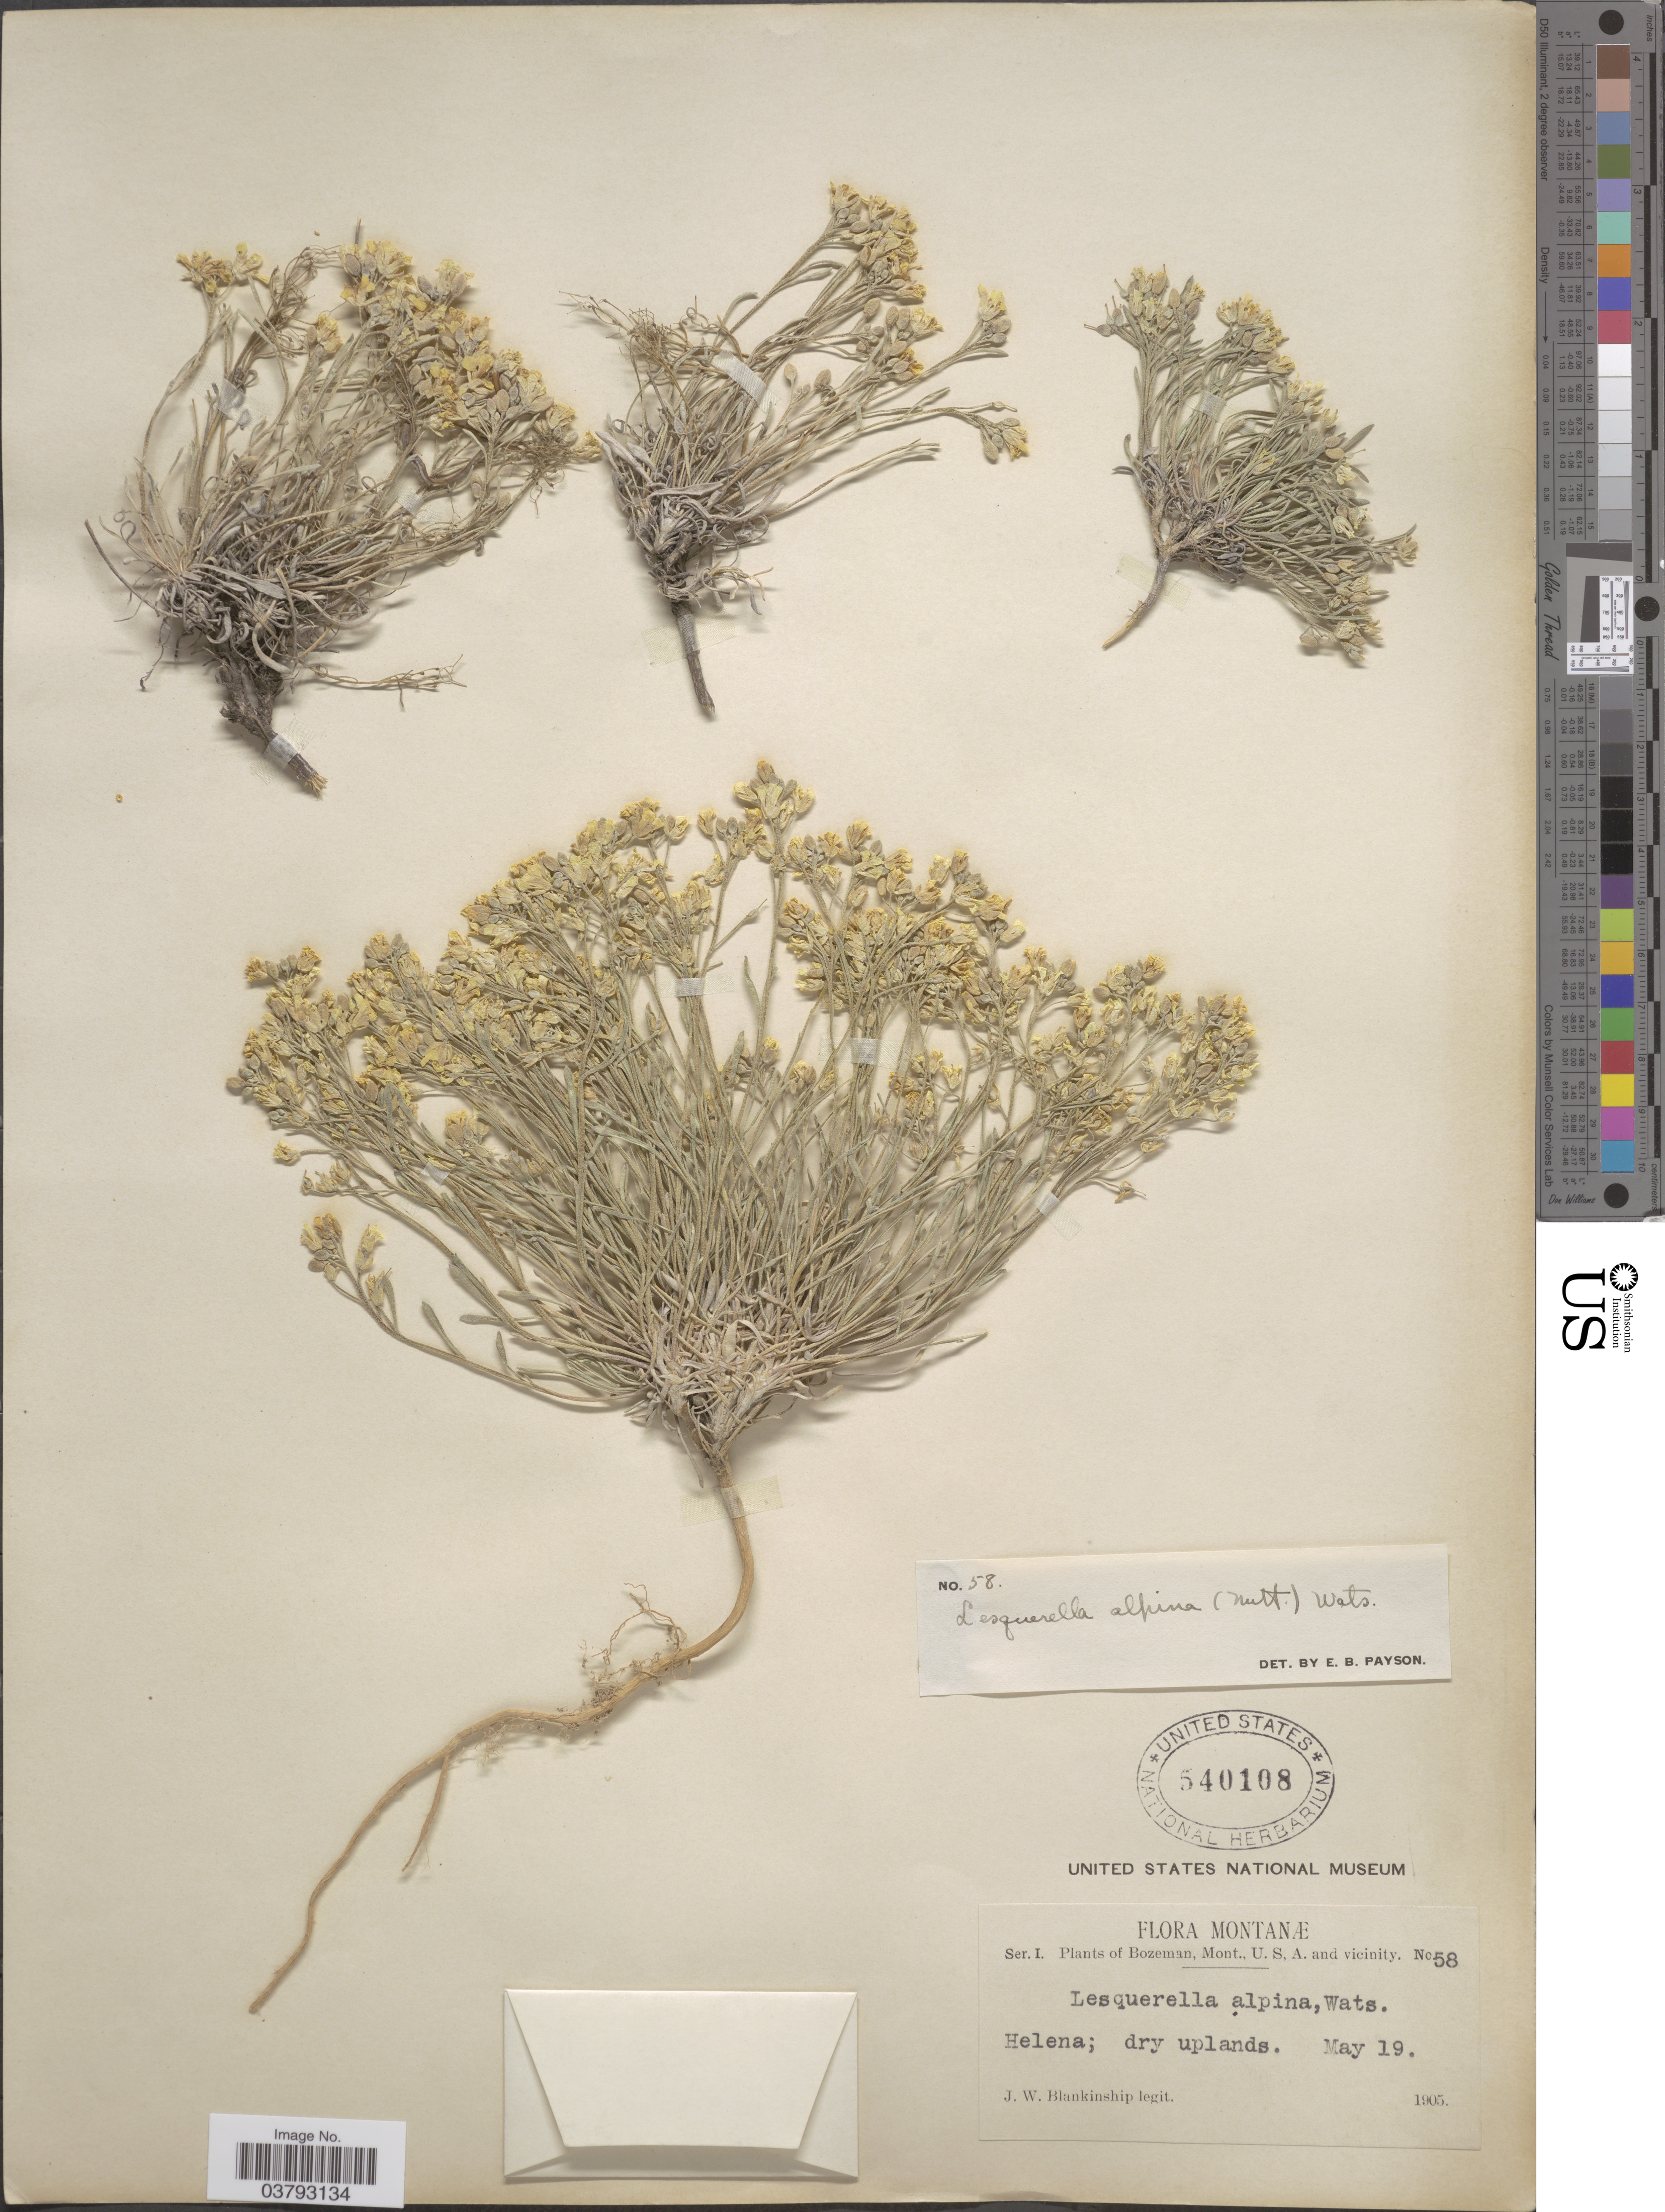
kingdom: Plantae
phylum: Tracheophyta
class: Magnoliopsida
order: Brassicales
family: Brassicaceae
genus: Lesquerella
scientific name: Lesquerella alpina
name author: (Nutt.) S. Watson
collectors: J. W. Blankinship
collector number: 58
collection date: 1905-05-19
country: United States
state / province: Montana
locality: Bozeman, Mont., U. S. A. and vicinity. Helena.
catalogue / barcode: US 540108